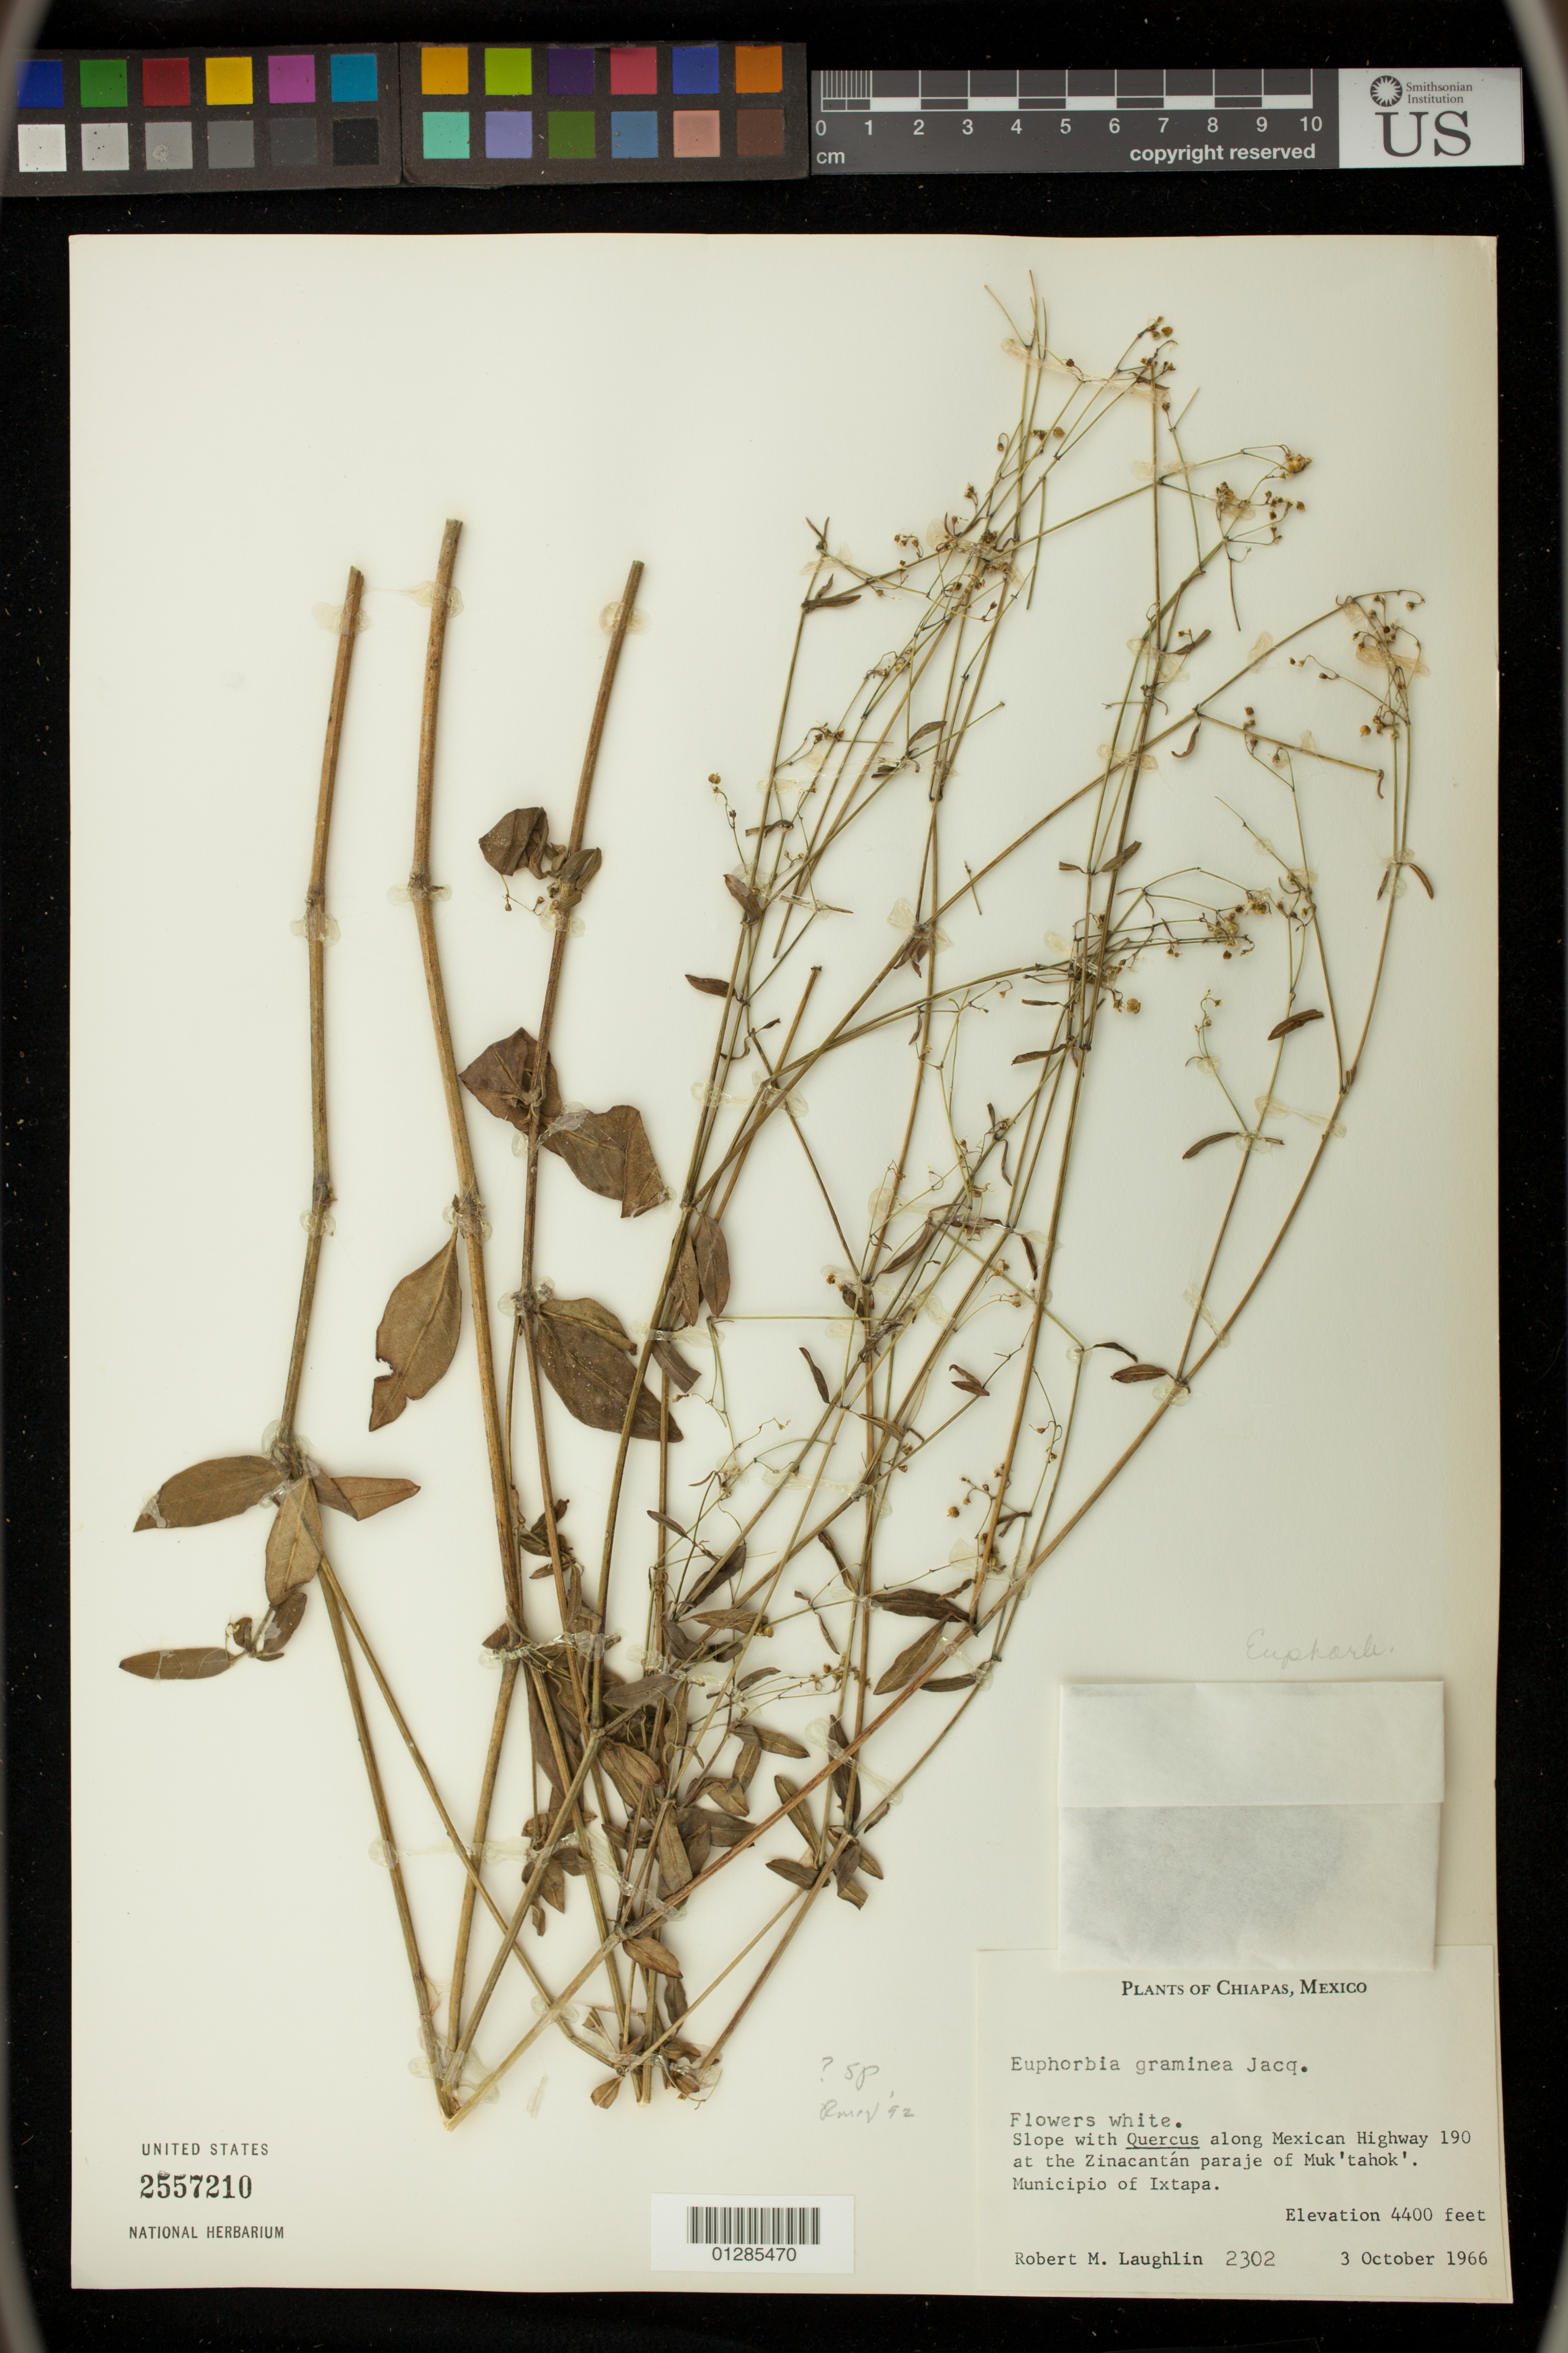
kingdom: Plantae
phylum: Tracheophyta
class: Magnoliopsida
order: Malpighiales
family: Euphorbiaceae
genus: Euphorbia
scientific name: Euphorbia graminea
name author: Jacq.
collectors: R. M. Laughlin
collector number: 2302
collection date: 1944-10-01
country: Mexico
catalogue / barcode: US 2557210